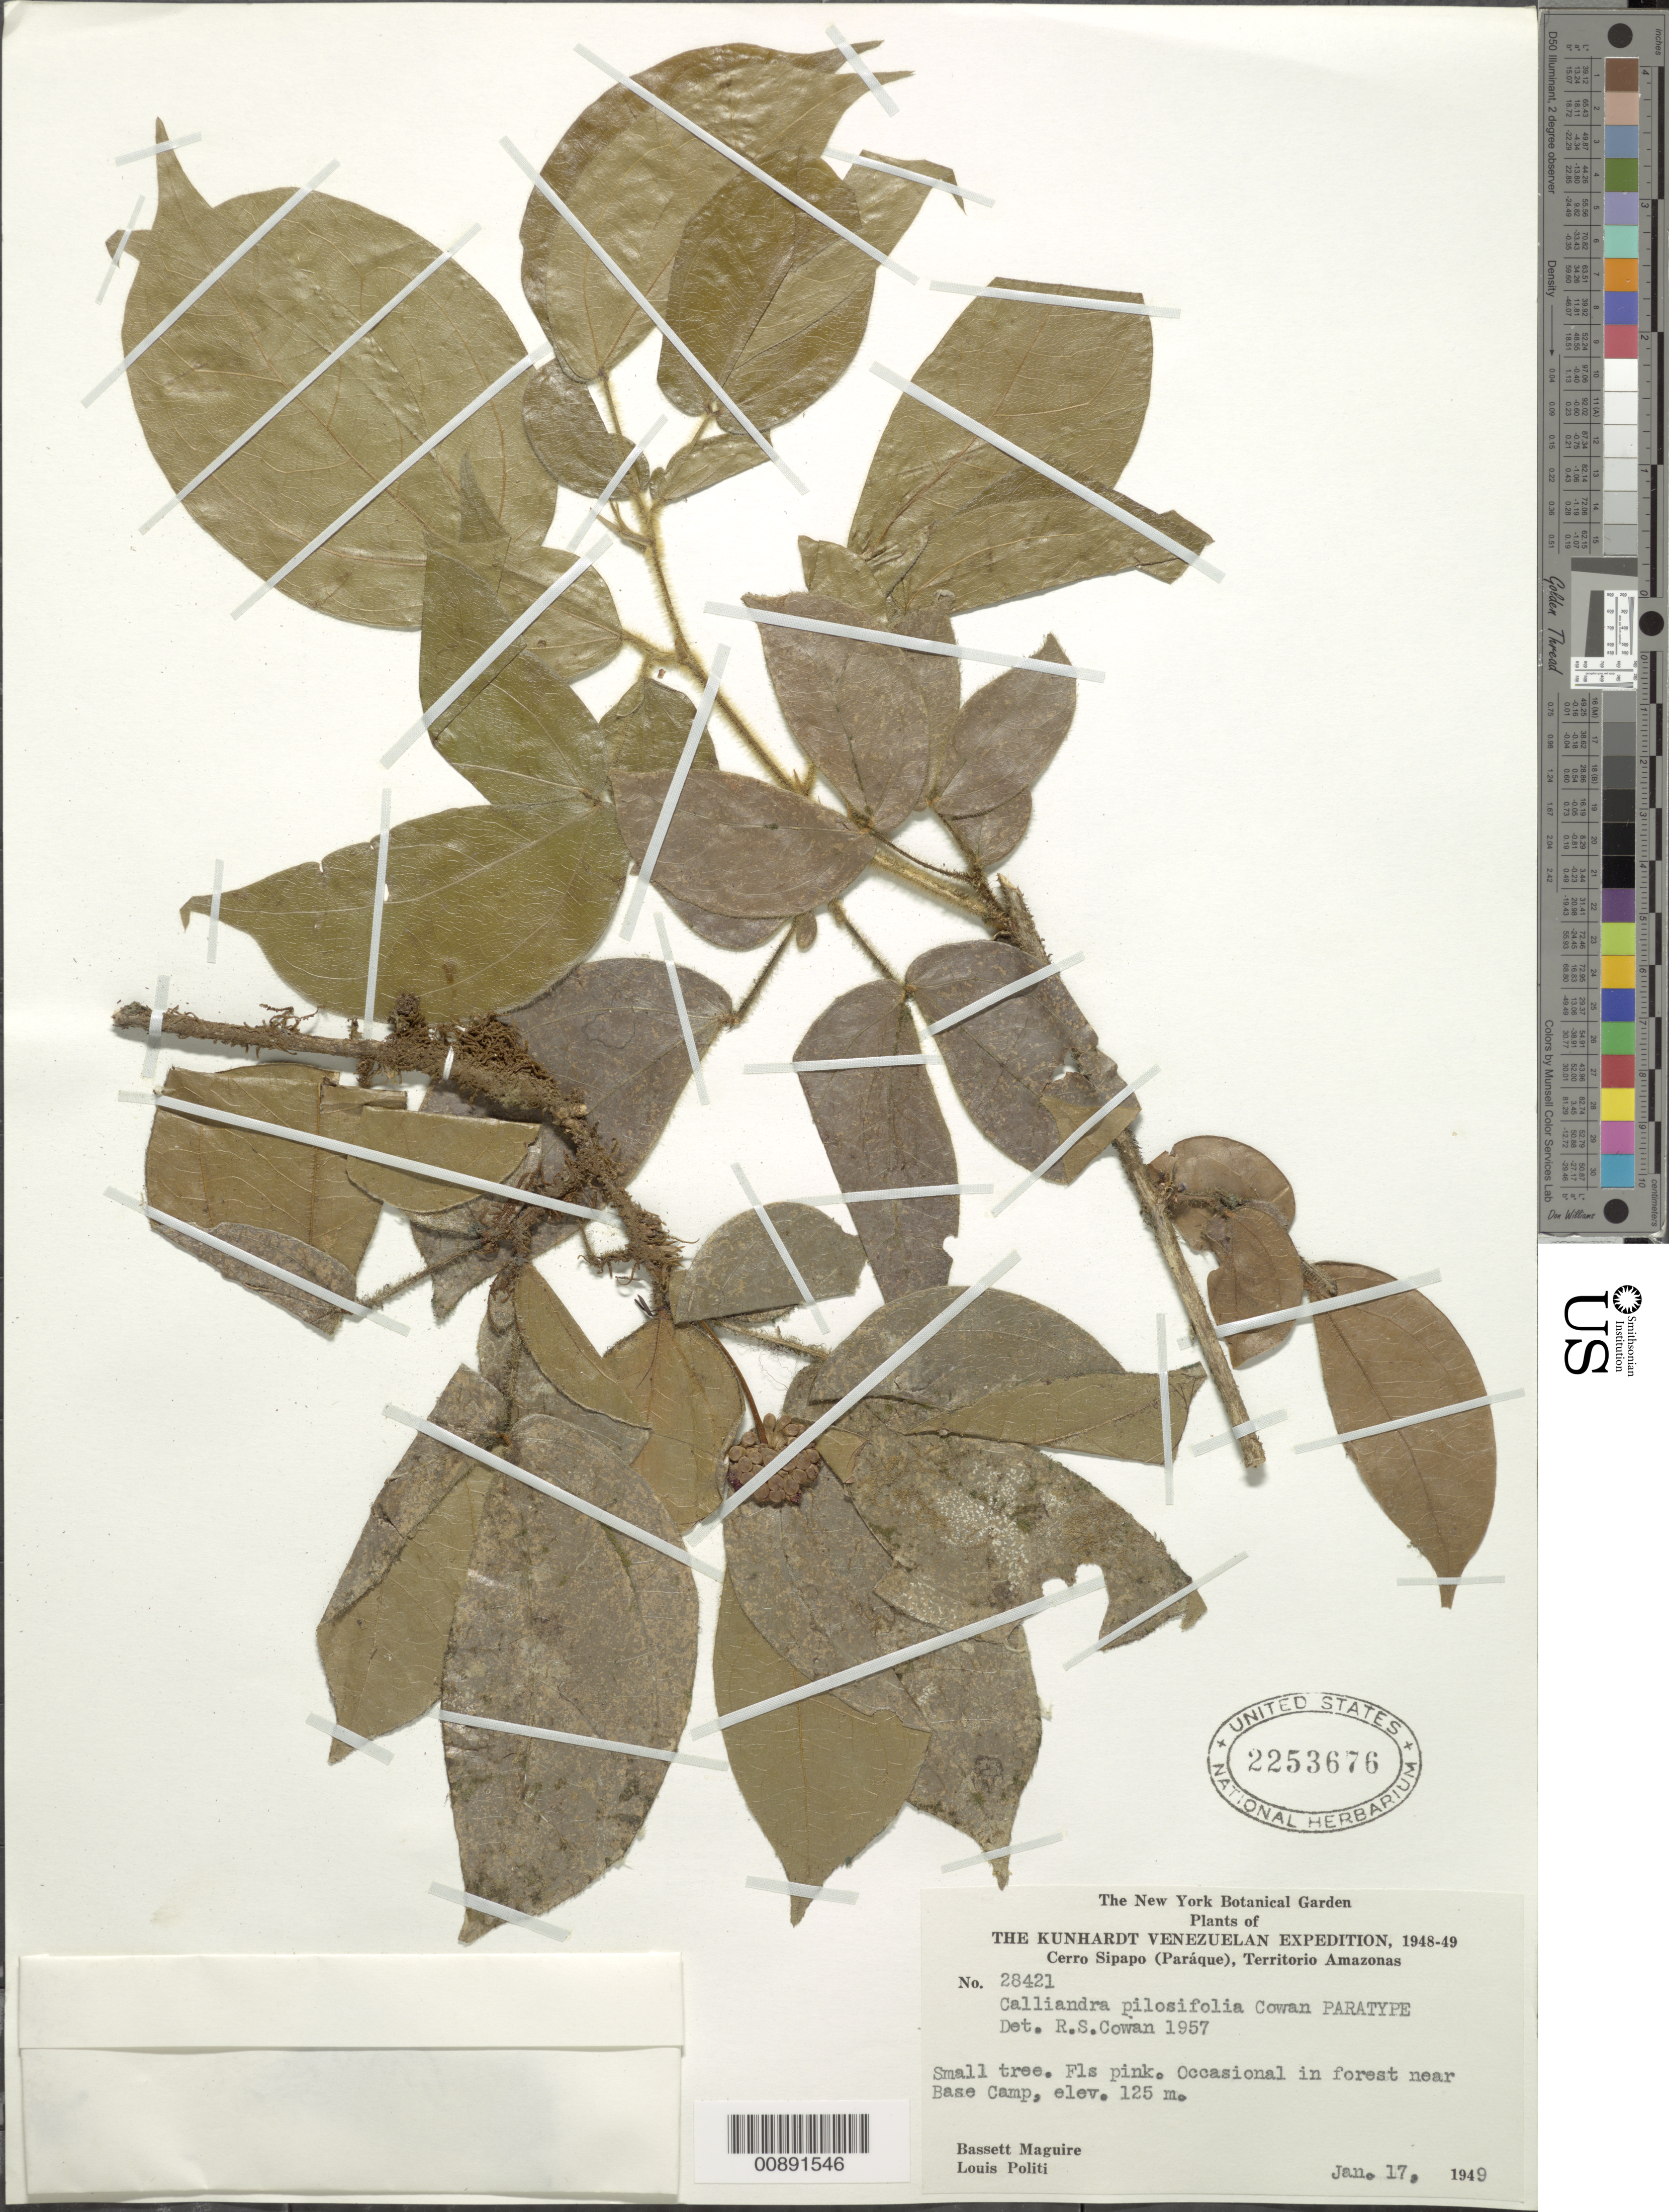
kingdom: Plantae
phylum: Tracheophyta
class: Magnoliopsida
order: Fabales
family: Fabaceae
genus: Calliandra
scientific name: Calliandra trinervia var. pilosifolia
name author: (R.S. Cowan) Barneby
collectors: B. Maguire & L. Politi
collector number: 28421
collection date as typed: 17-Jan-49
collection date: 1949-01-17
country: Venezuela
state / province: Amazonas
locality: Cerro Sipapo (Paráque), near Base Camp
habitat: Forest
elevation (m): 125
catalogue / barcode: US 2253676